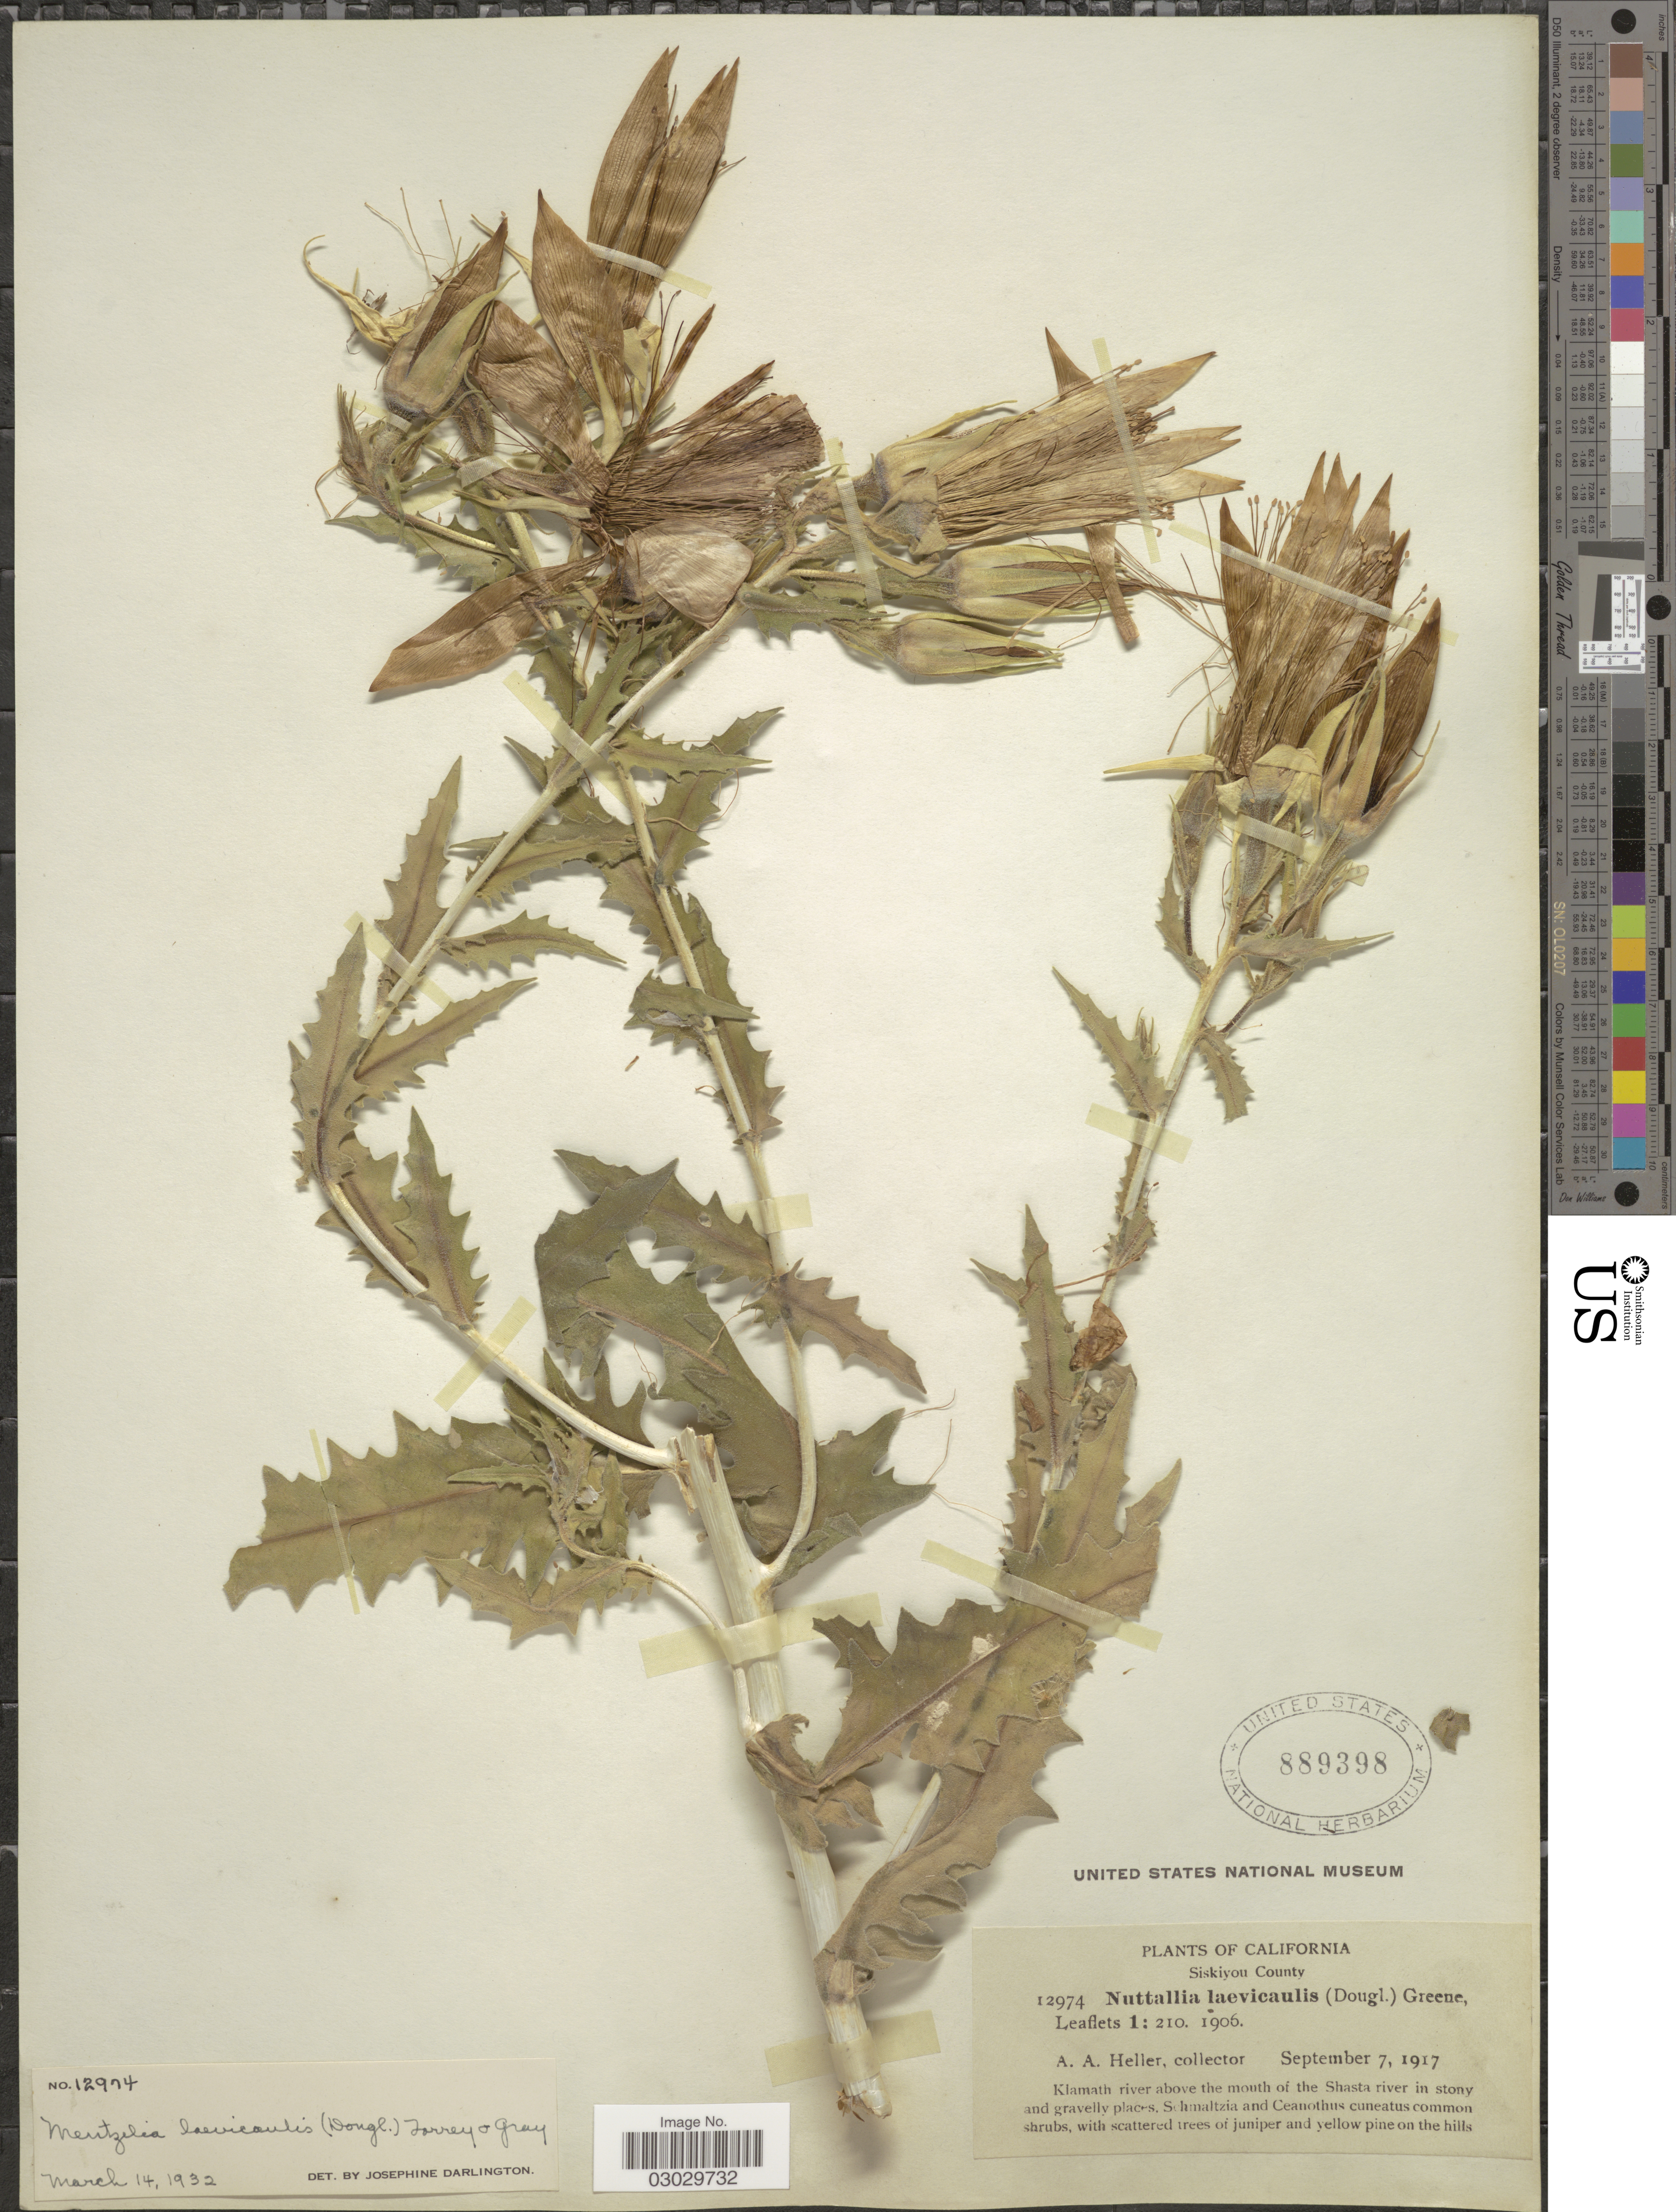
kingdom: Plantae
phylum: Tracheophyta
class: Magnoliopsida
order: Cornales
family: Loasaceae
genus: Mentzelia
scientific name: Mentzelia laevicaulis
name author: (Douglas ex Hook.) Torr. & A. Gray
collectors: A. A. Heller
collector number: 12974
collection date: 1917-09-07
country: United States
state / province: California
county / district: Siskiyou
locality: Siskiyou County. Klamath river above the mouth of the Shasta river in stony and gravelly places.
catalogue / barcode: US 889398